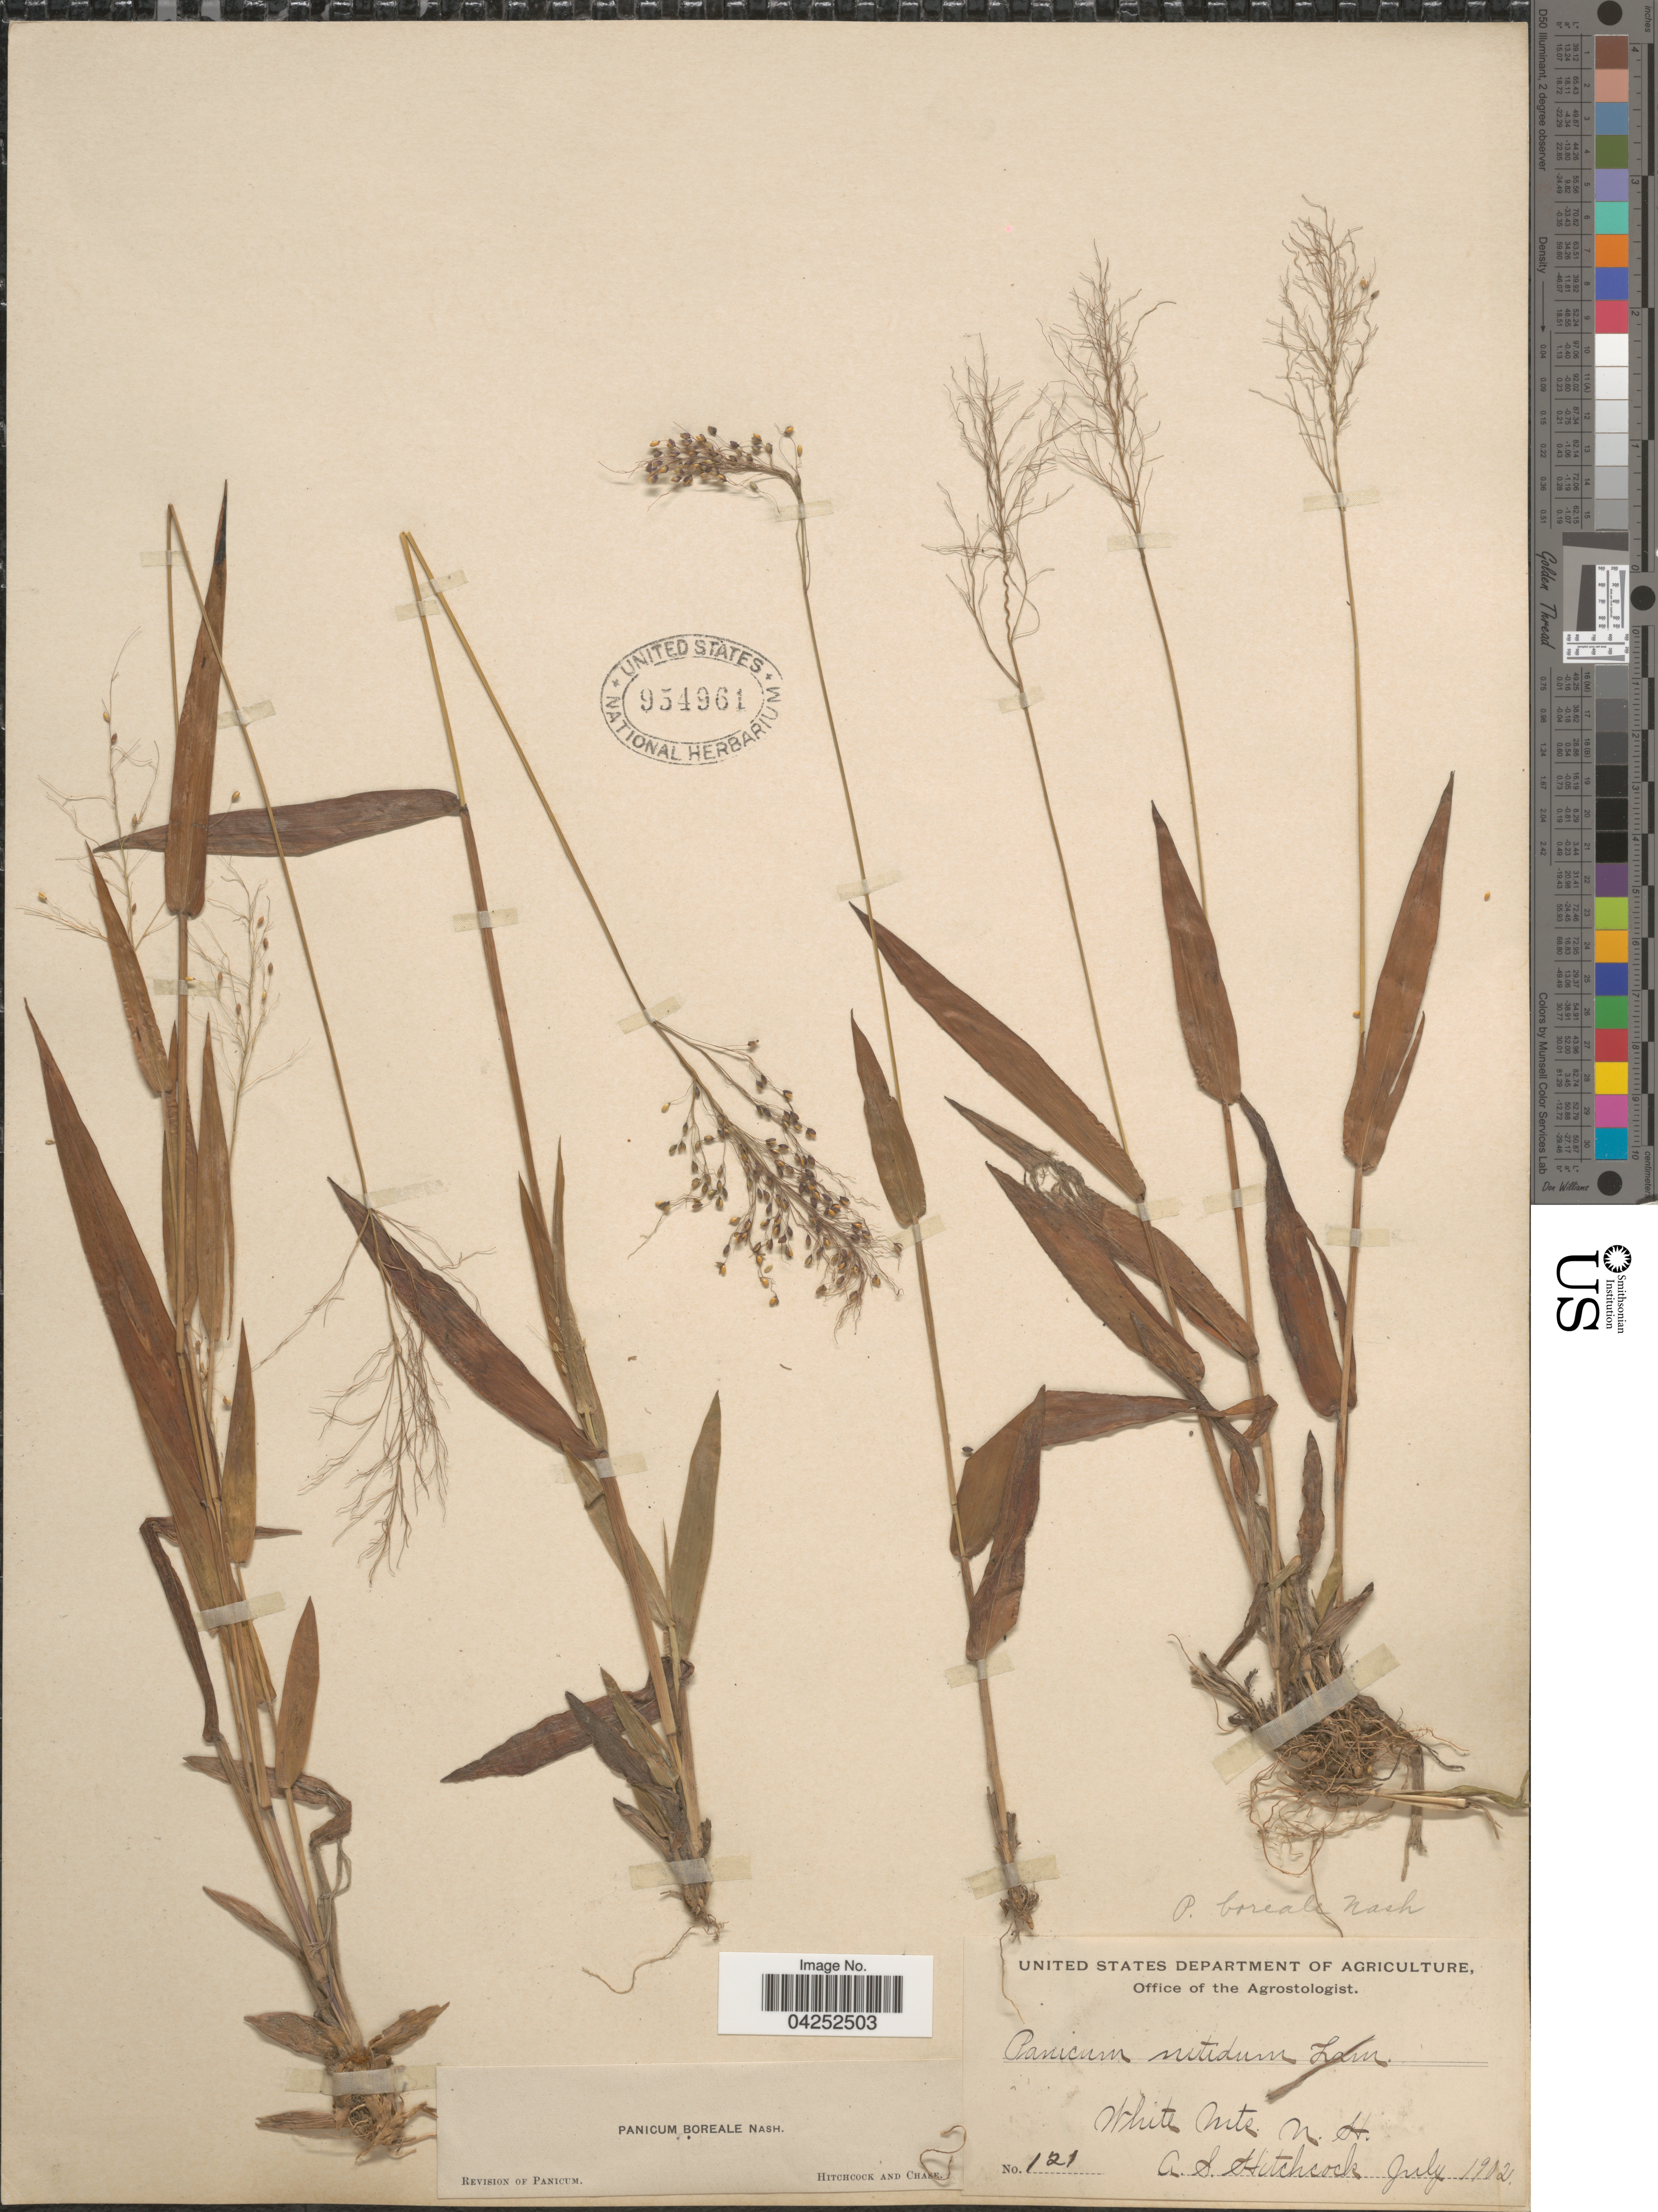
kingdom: Plantae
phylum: Tracheophyta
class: Liliopsida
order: Poales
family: Poaceae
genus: Dichanthelium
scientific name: Dichanthelium boreale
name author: (Nash) Freckmann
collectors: A. S. Hitchcock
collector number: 121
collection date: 1902-07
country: United States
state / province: New Hampshire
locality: White Mts.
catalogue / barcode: US 954961